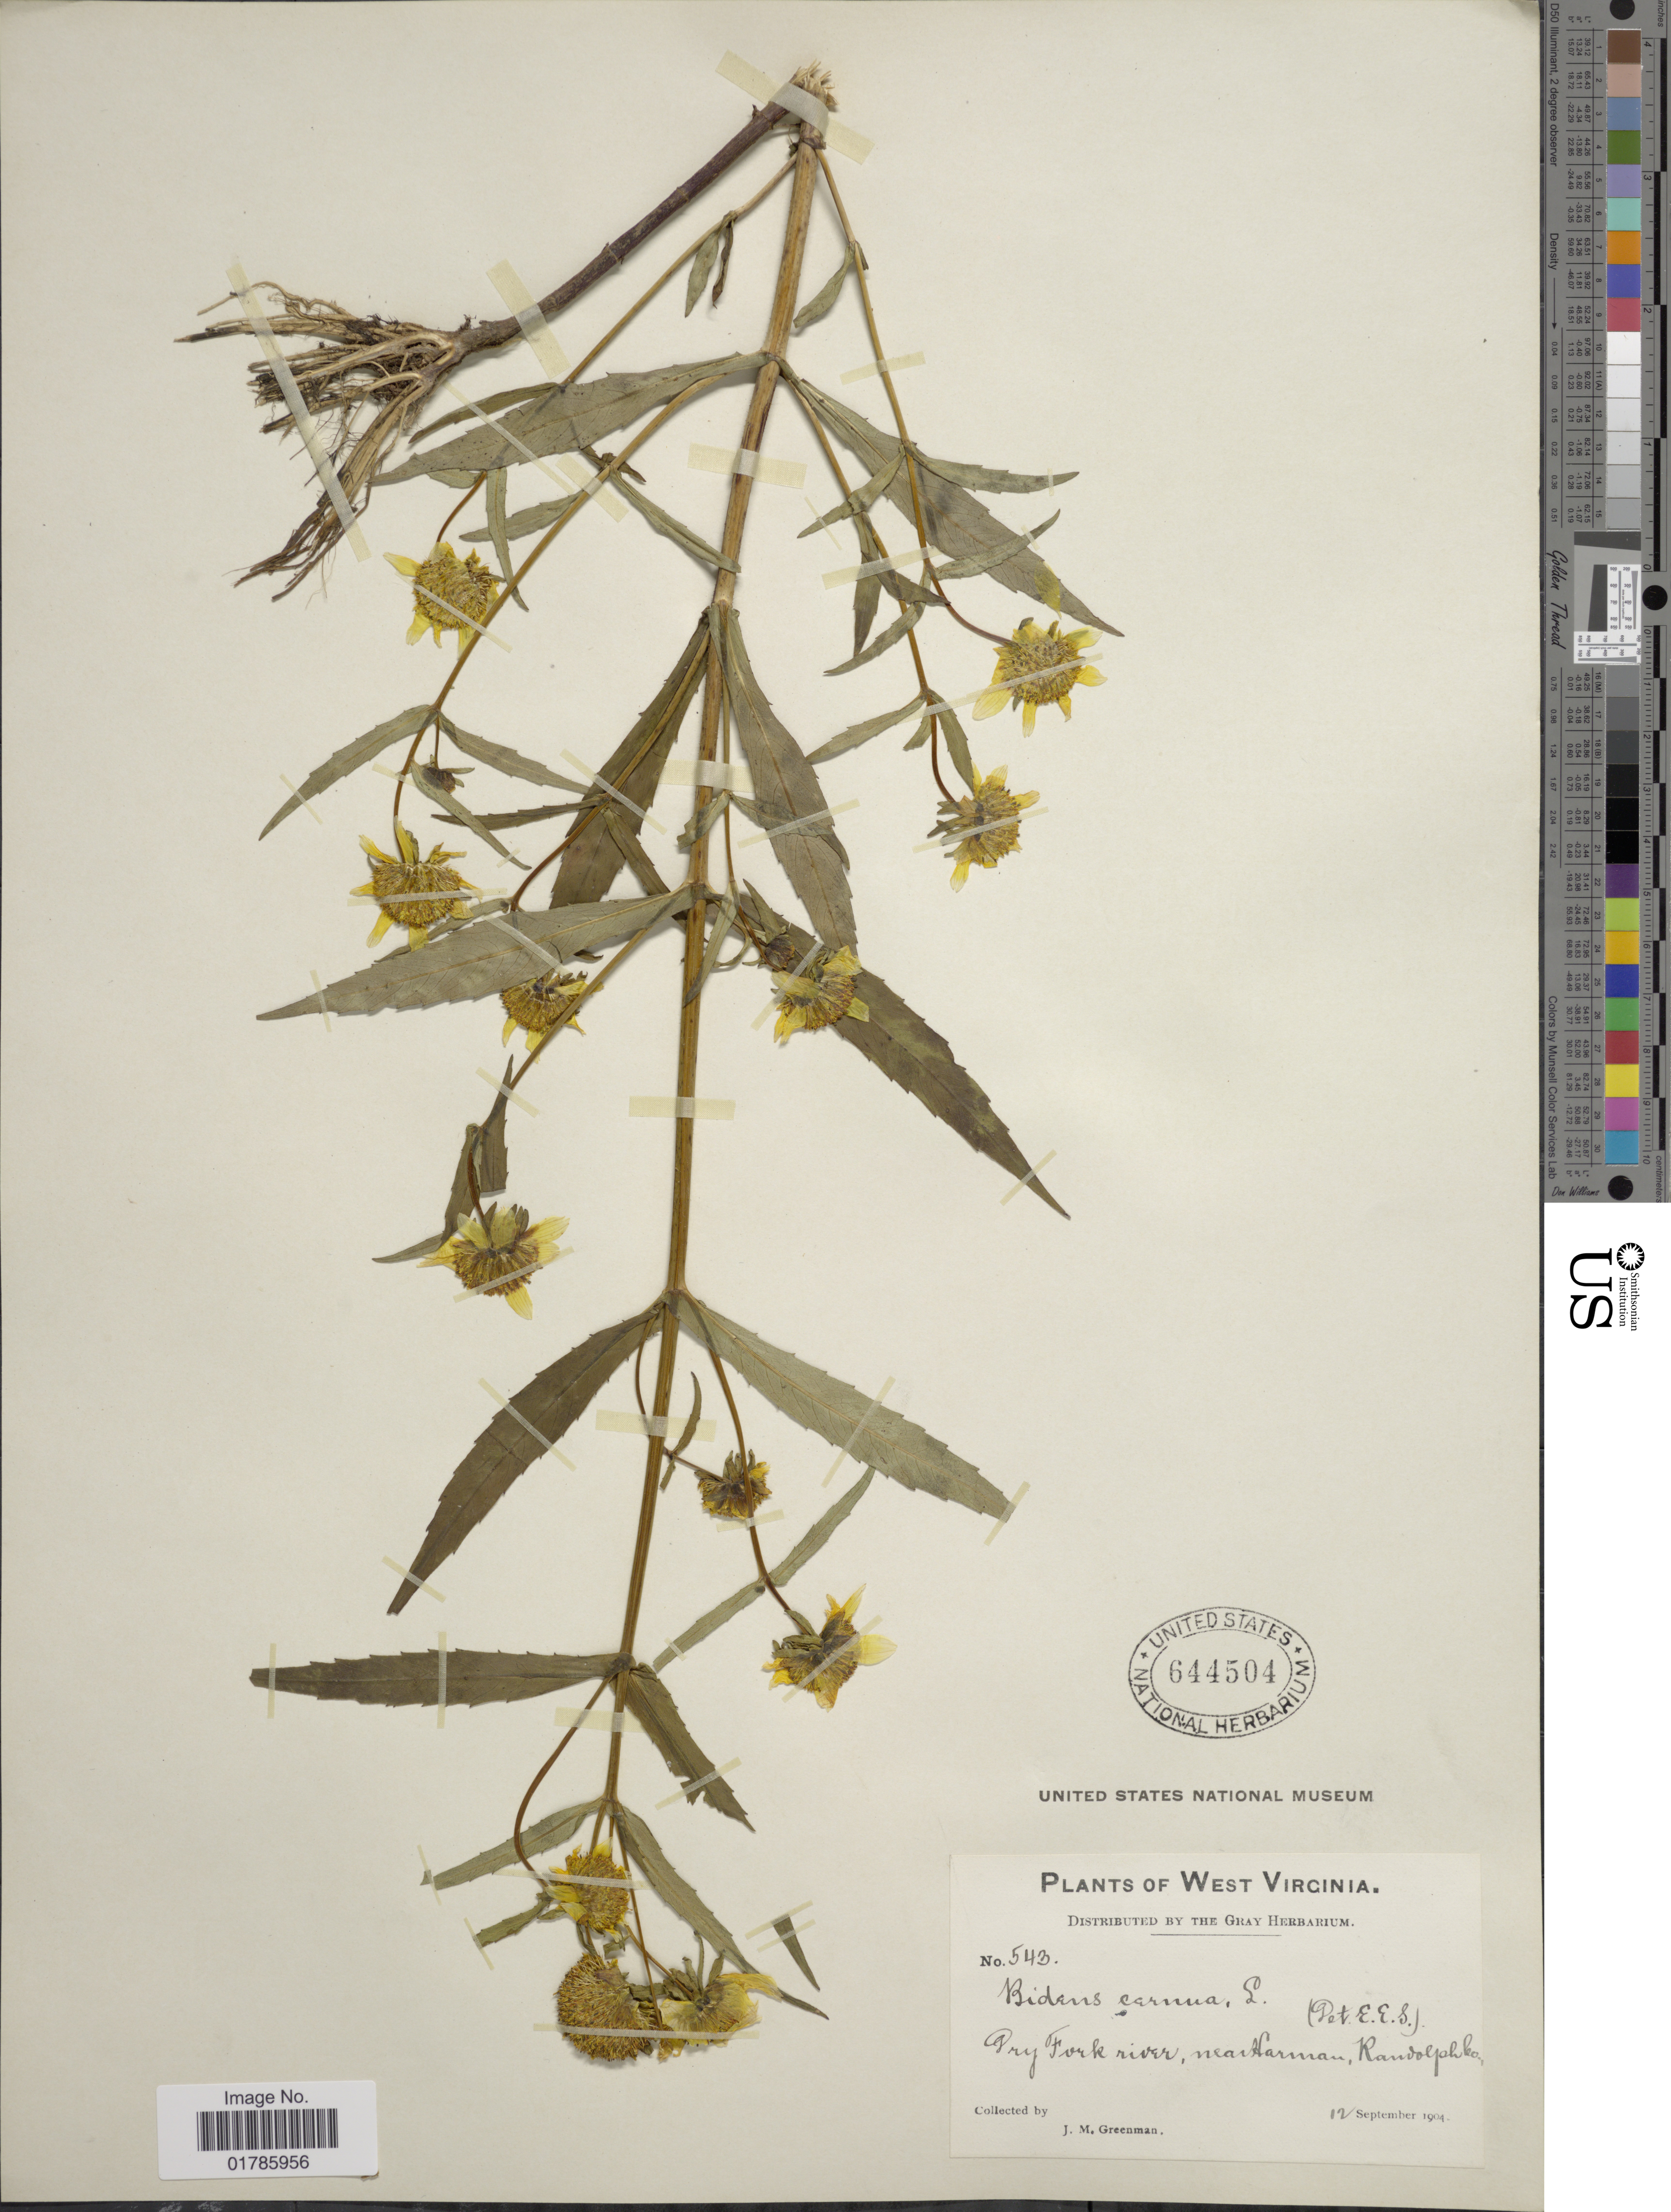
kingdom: Plantae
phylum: Tracheophyta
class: Magnoliopsida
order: Asterales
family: Asteraceae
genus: Bidens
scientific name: Bidens cernua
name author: L.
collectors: J. M. Greenman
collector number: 543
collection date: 1904-09-12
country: United States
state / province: West Virginia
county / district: Randolph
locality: Dry Fork river, near Harman, Randolph Co.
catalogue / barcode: US 644504